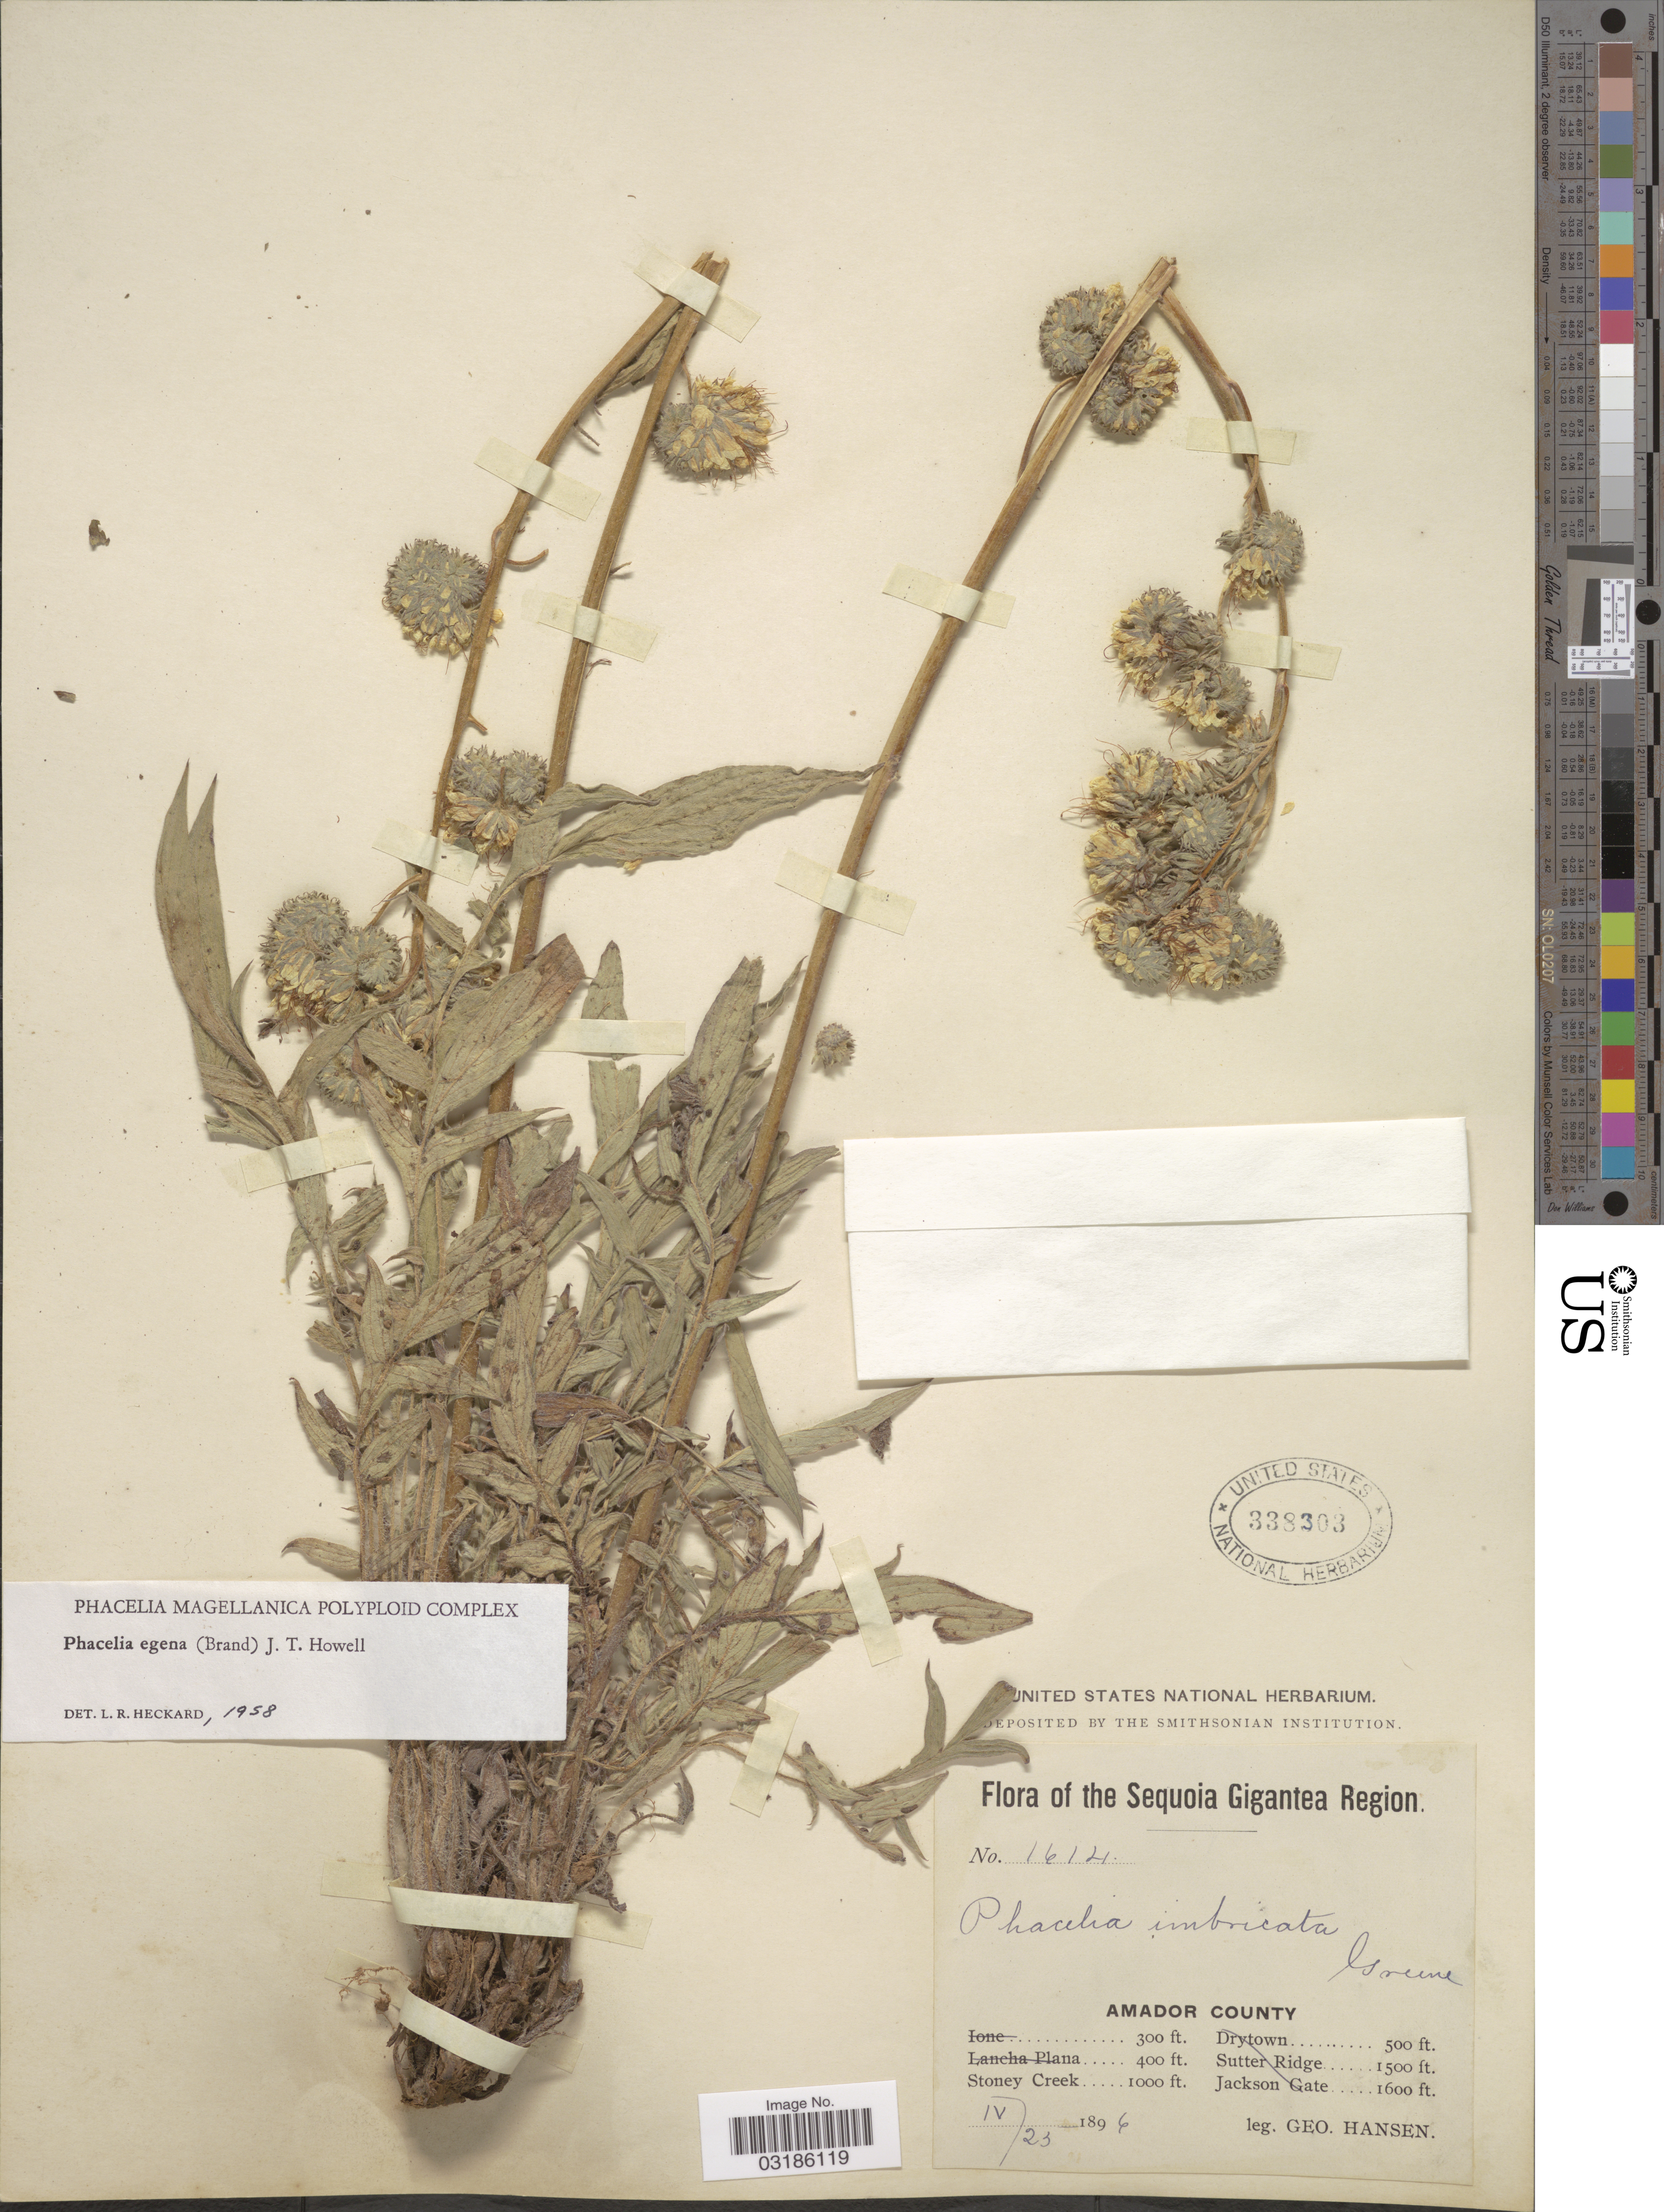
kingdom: Plantae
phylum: Tracheophyta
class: Magnoliopsida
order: Boraginales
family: Hydrophyllaceae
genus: Phacelia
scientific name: Phacelia egena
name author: (Brand) Howell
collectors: G. Hansen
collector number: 1614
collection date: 1896-04-23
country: United States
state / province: California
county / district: Amador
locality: Sequoia Gigantea Region. Amador County. Stoney Creek.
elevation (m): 305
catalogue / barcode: US 338303